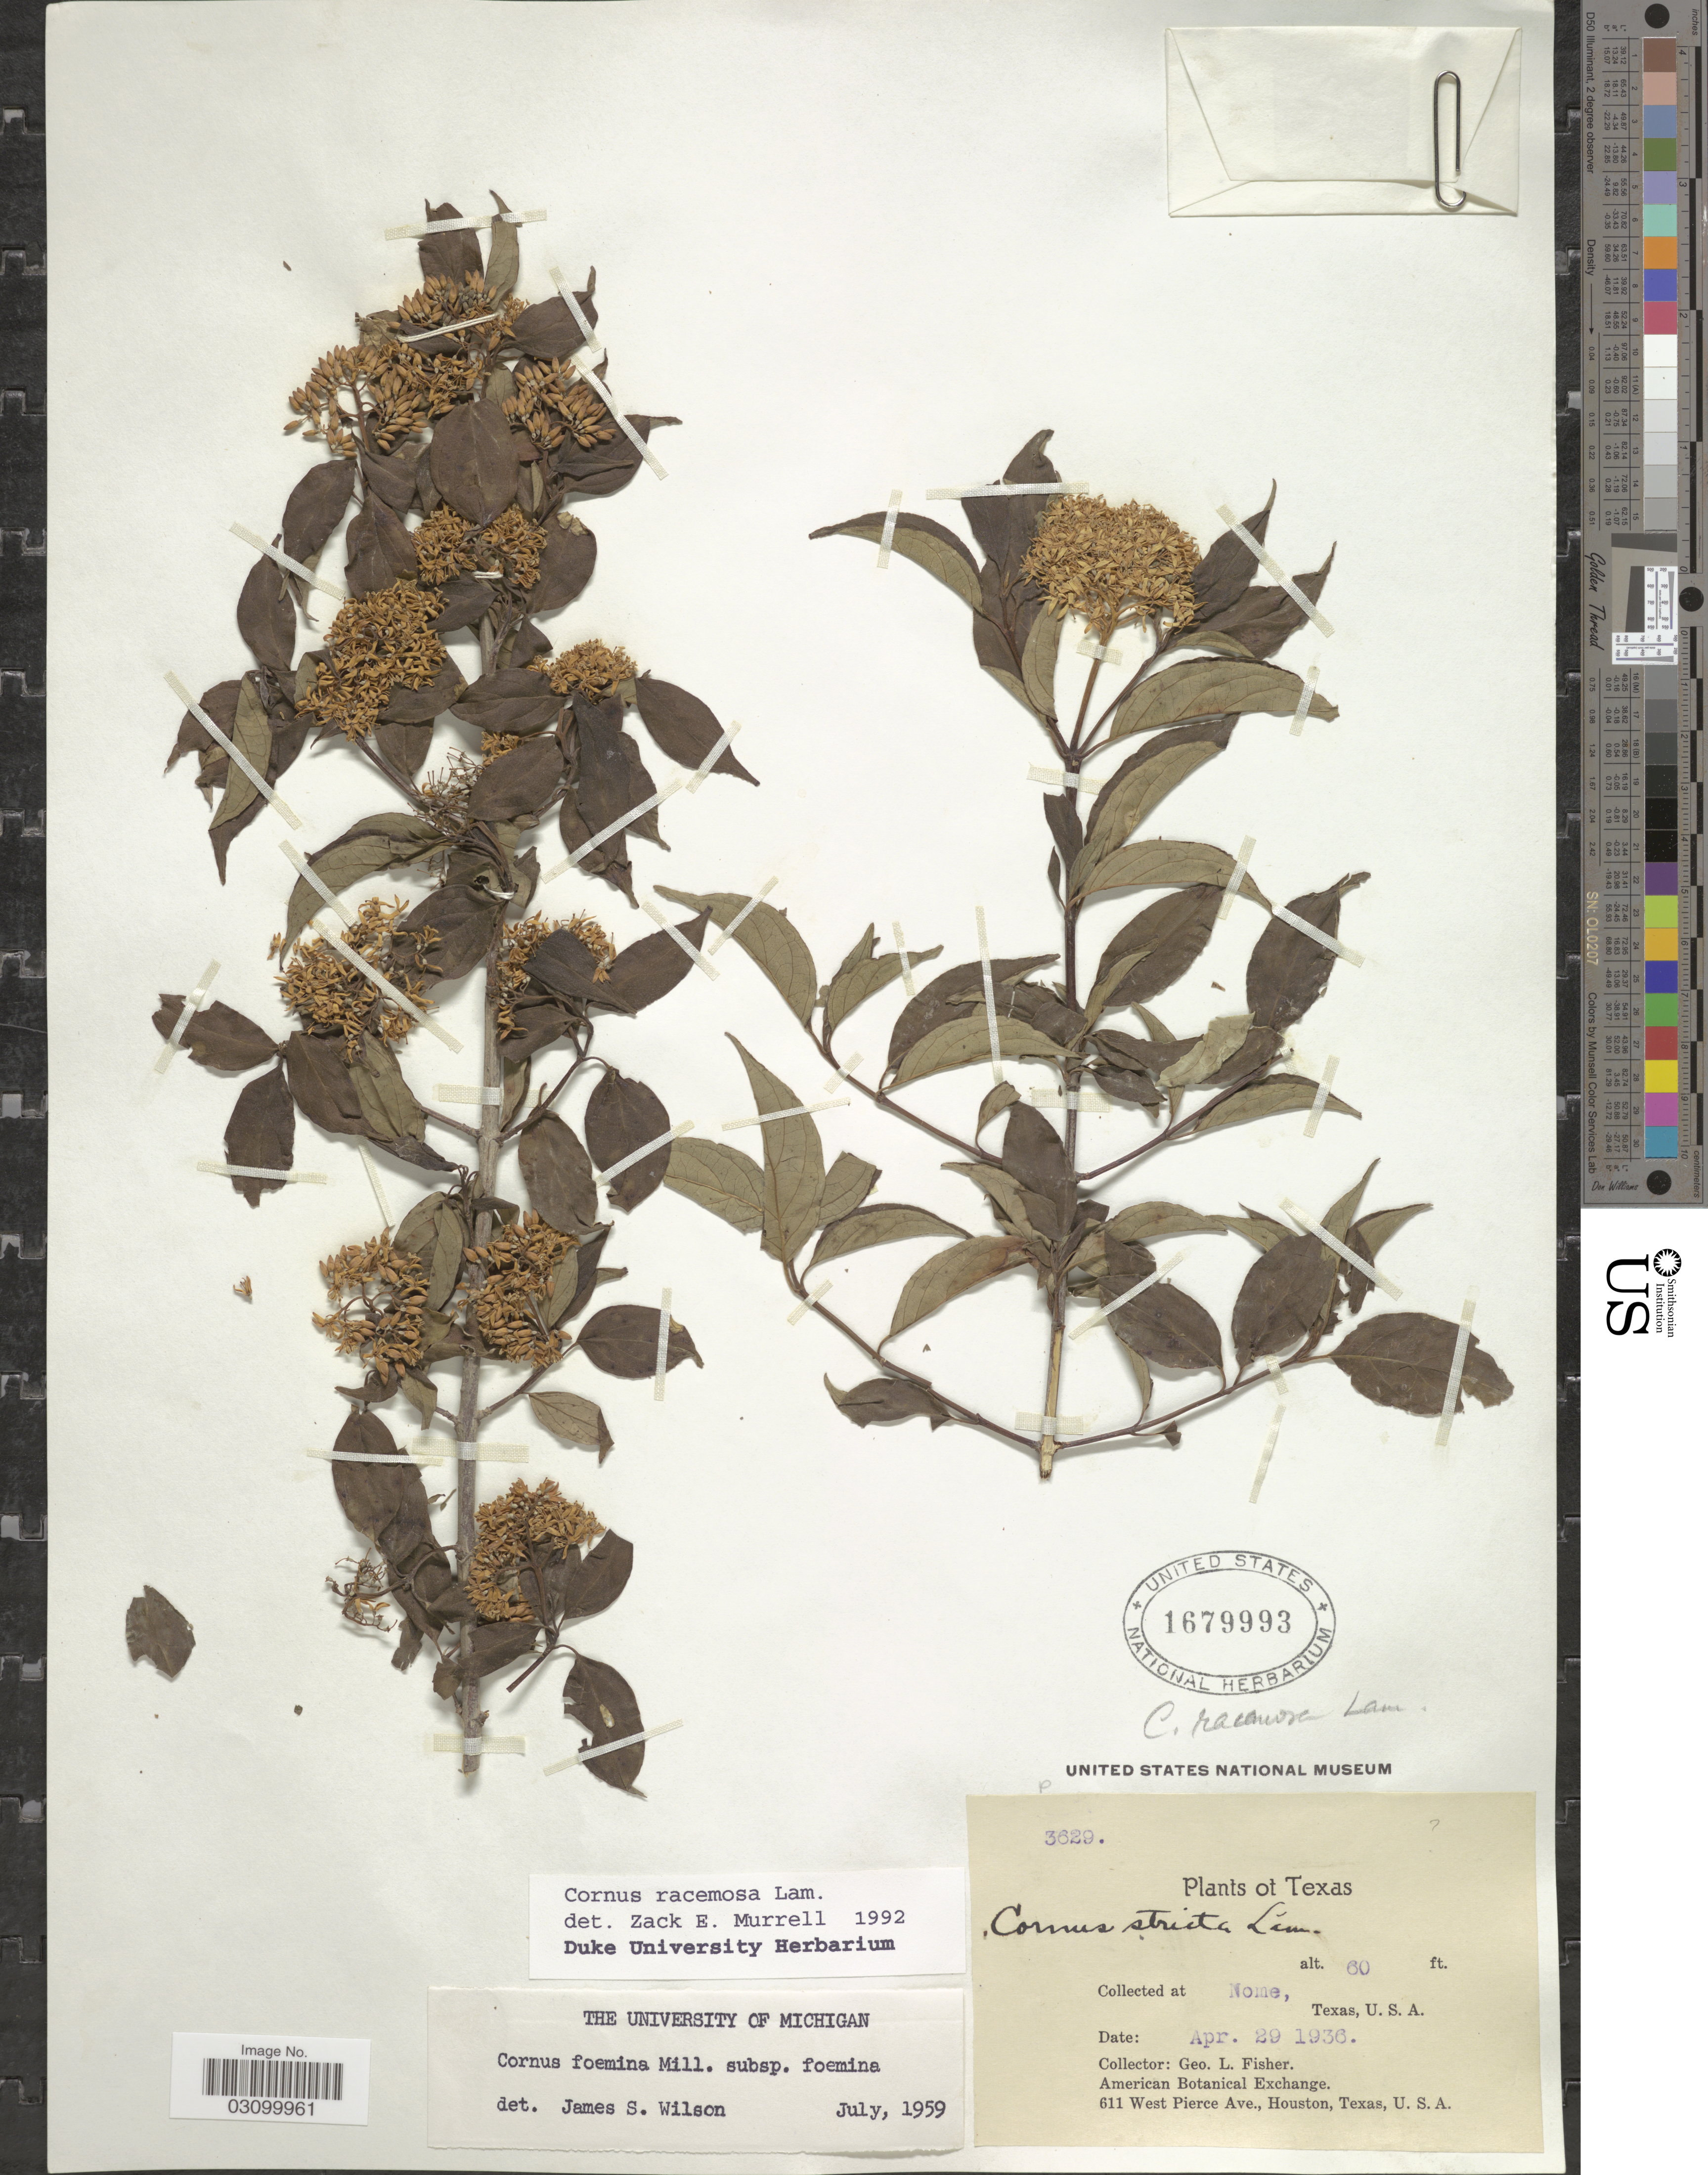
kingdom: Plantae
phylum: Tracheophyta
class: Magnoliopsida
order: Cornales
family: Cornaceae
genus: Cornus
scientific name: Cornus racemosa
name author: Lam.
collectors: G. L. Fisher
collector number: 3629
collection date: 1936-04-29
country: United States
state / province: Texas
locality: Nome.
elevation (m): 18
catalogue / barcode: US 1679993